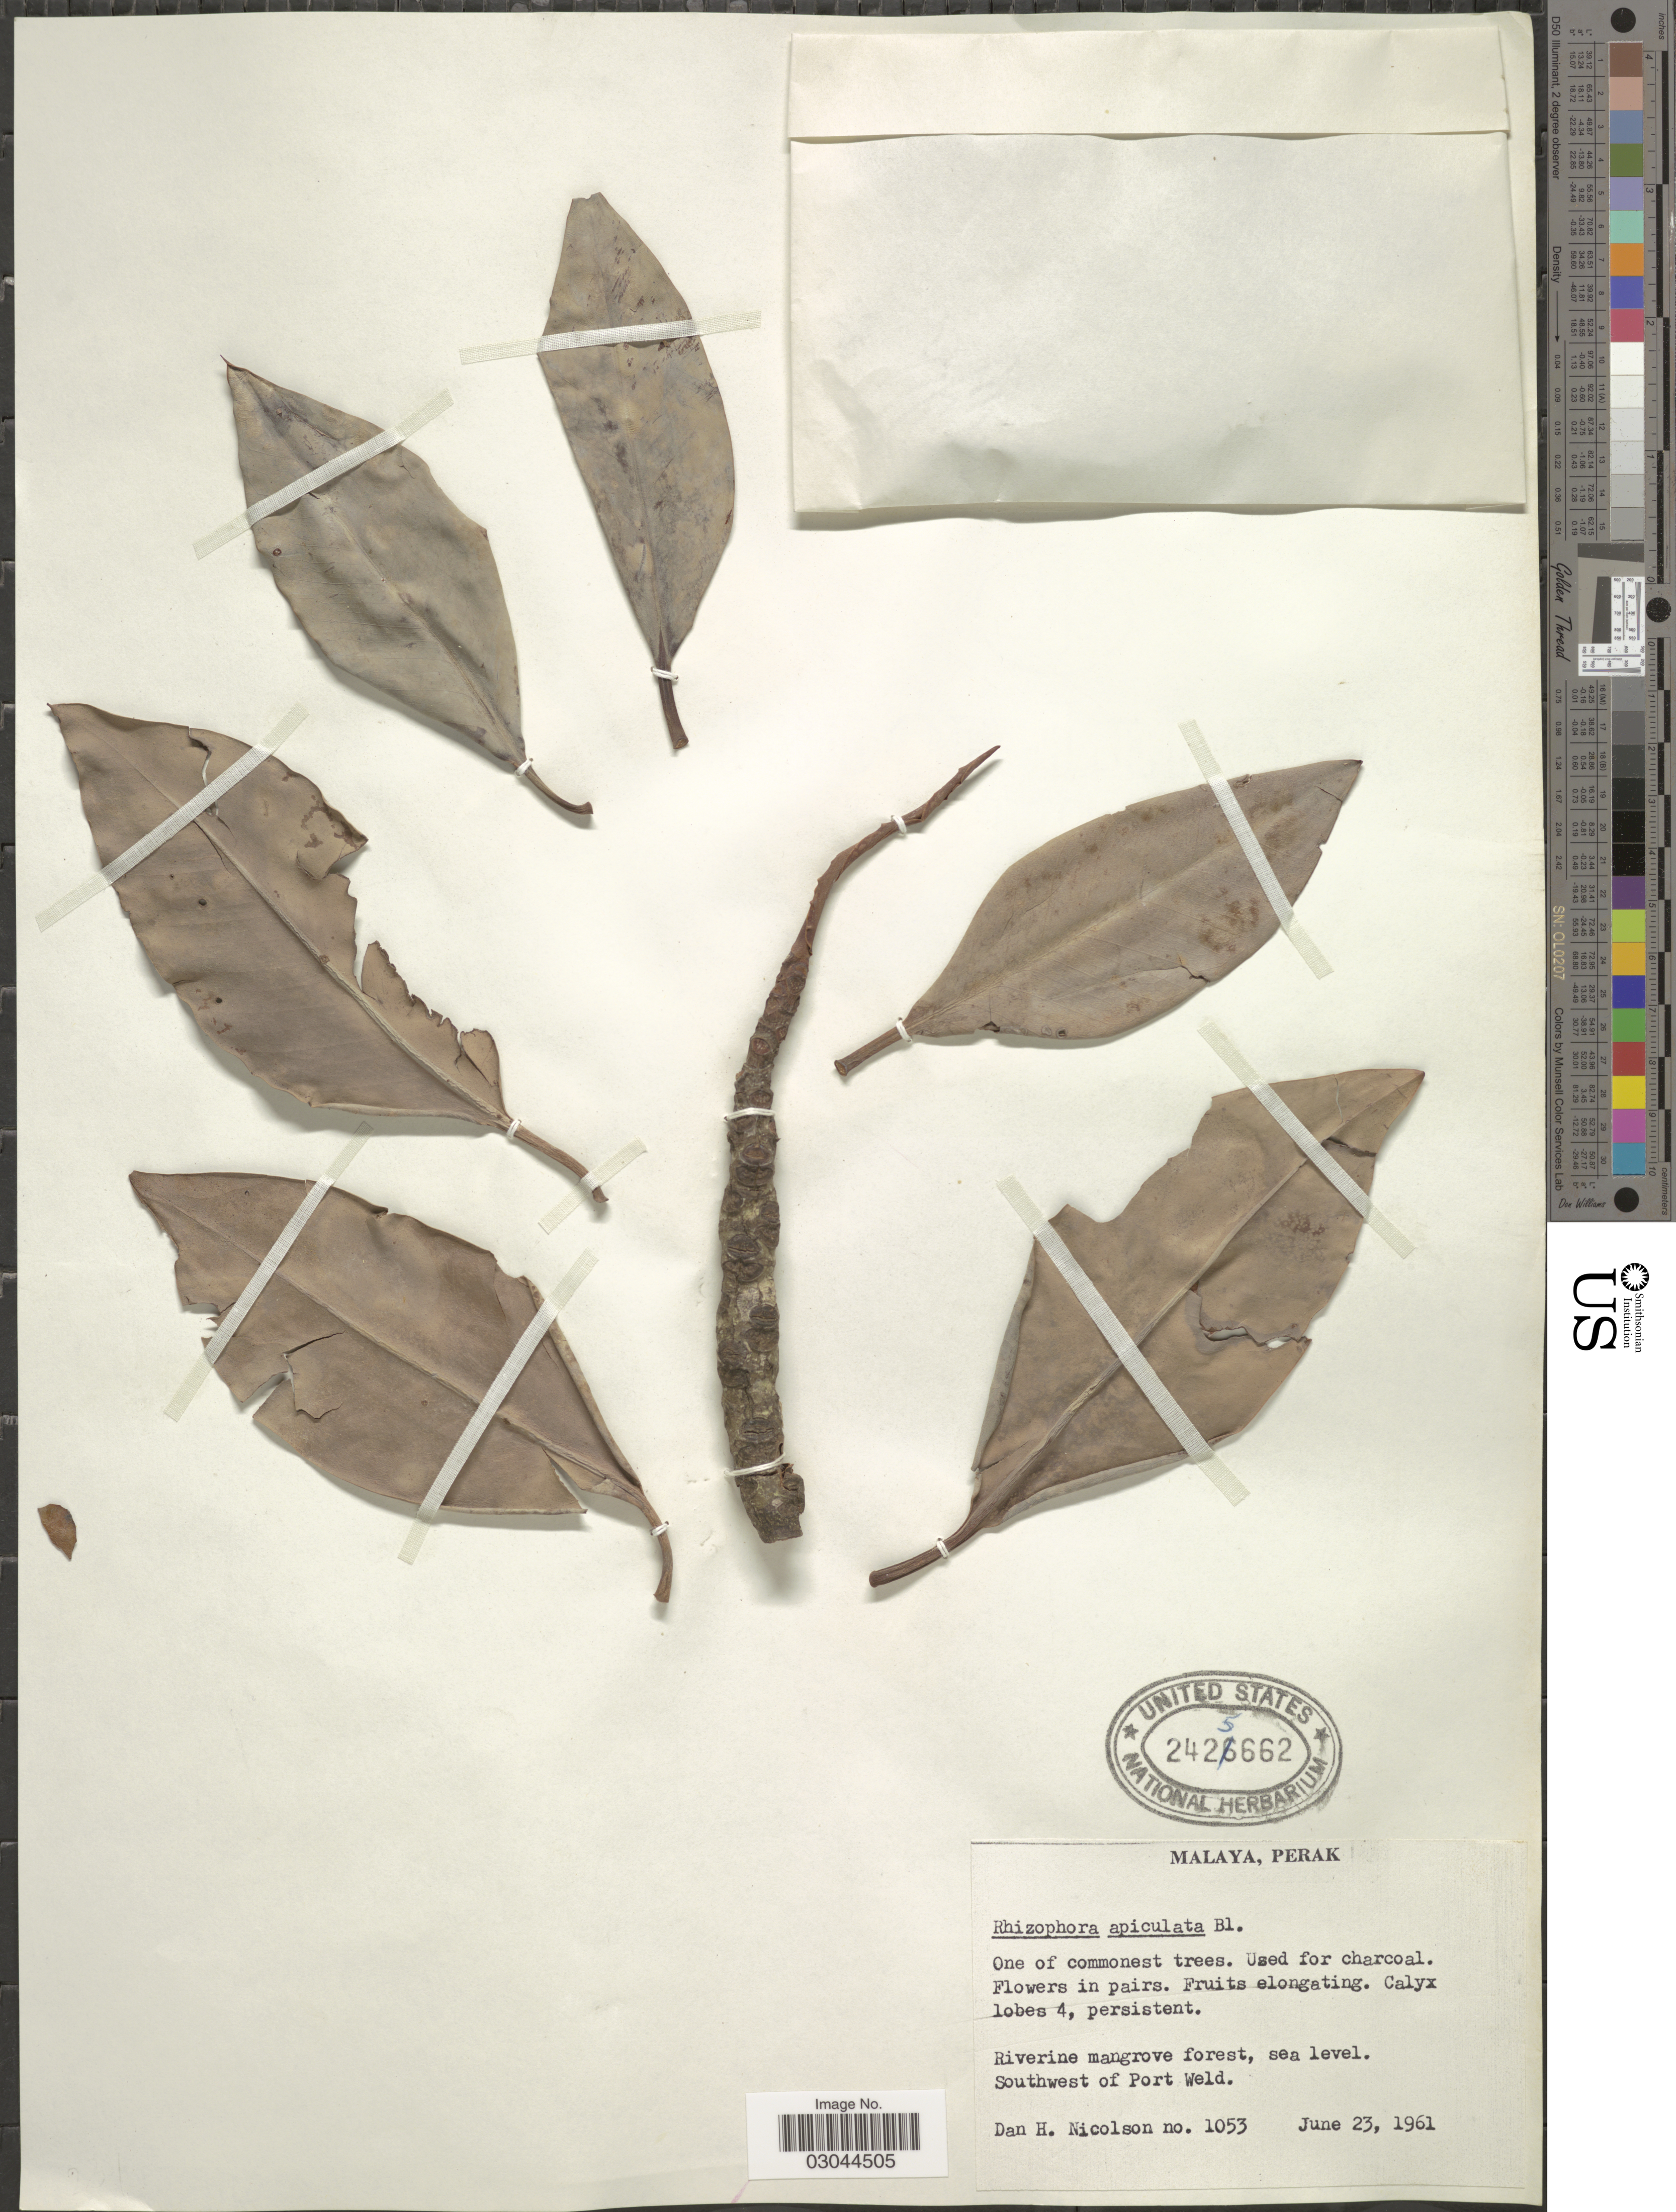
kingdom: Plantae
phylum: Tracheophyta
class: Magnoliopsida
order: Malpighiales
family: Rhizophoraceae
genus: Rhizophora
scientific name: Rhizophora apiculata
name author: Blume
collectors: D. H. Nicolson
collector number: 1053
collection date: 1961-06-23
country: Malaysia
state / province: Perak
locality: Malaya. Riverine mangrove forest. Southwest of Port Weld.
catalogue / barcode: US 2425662